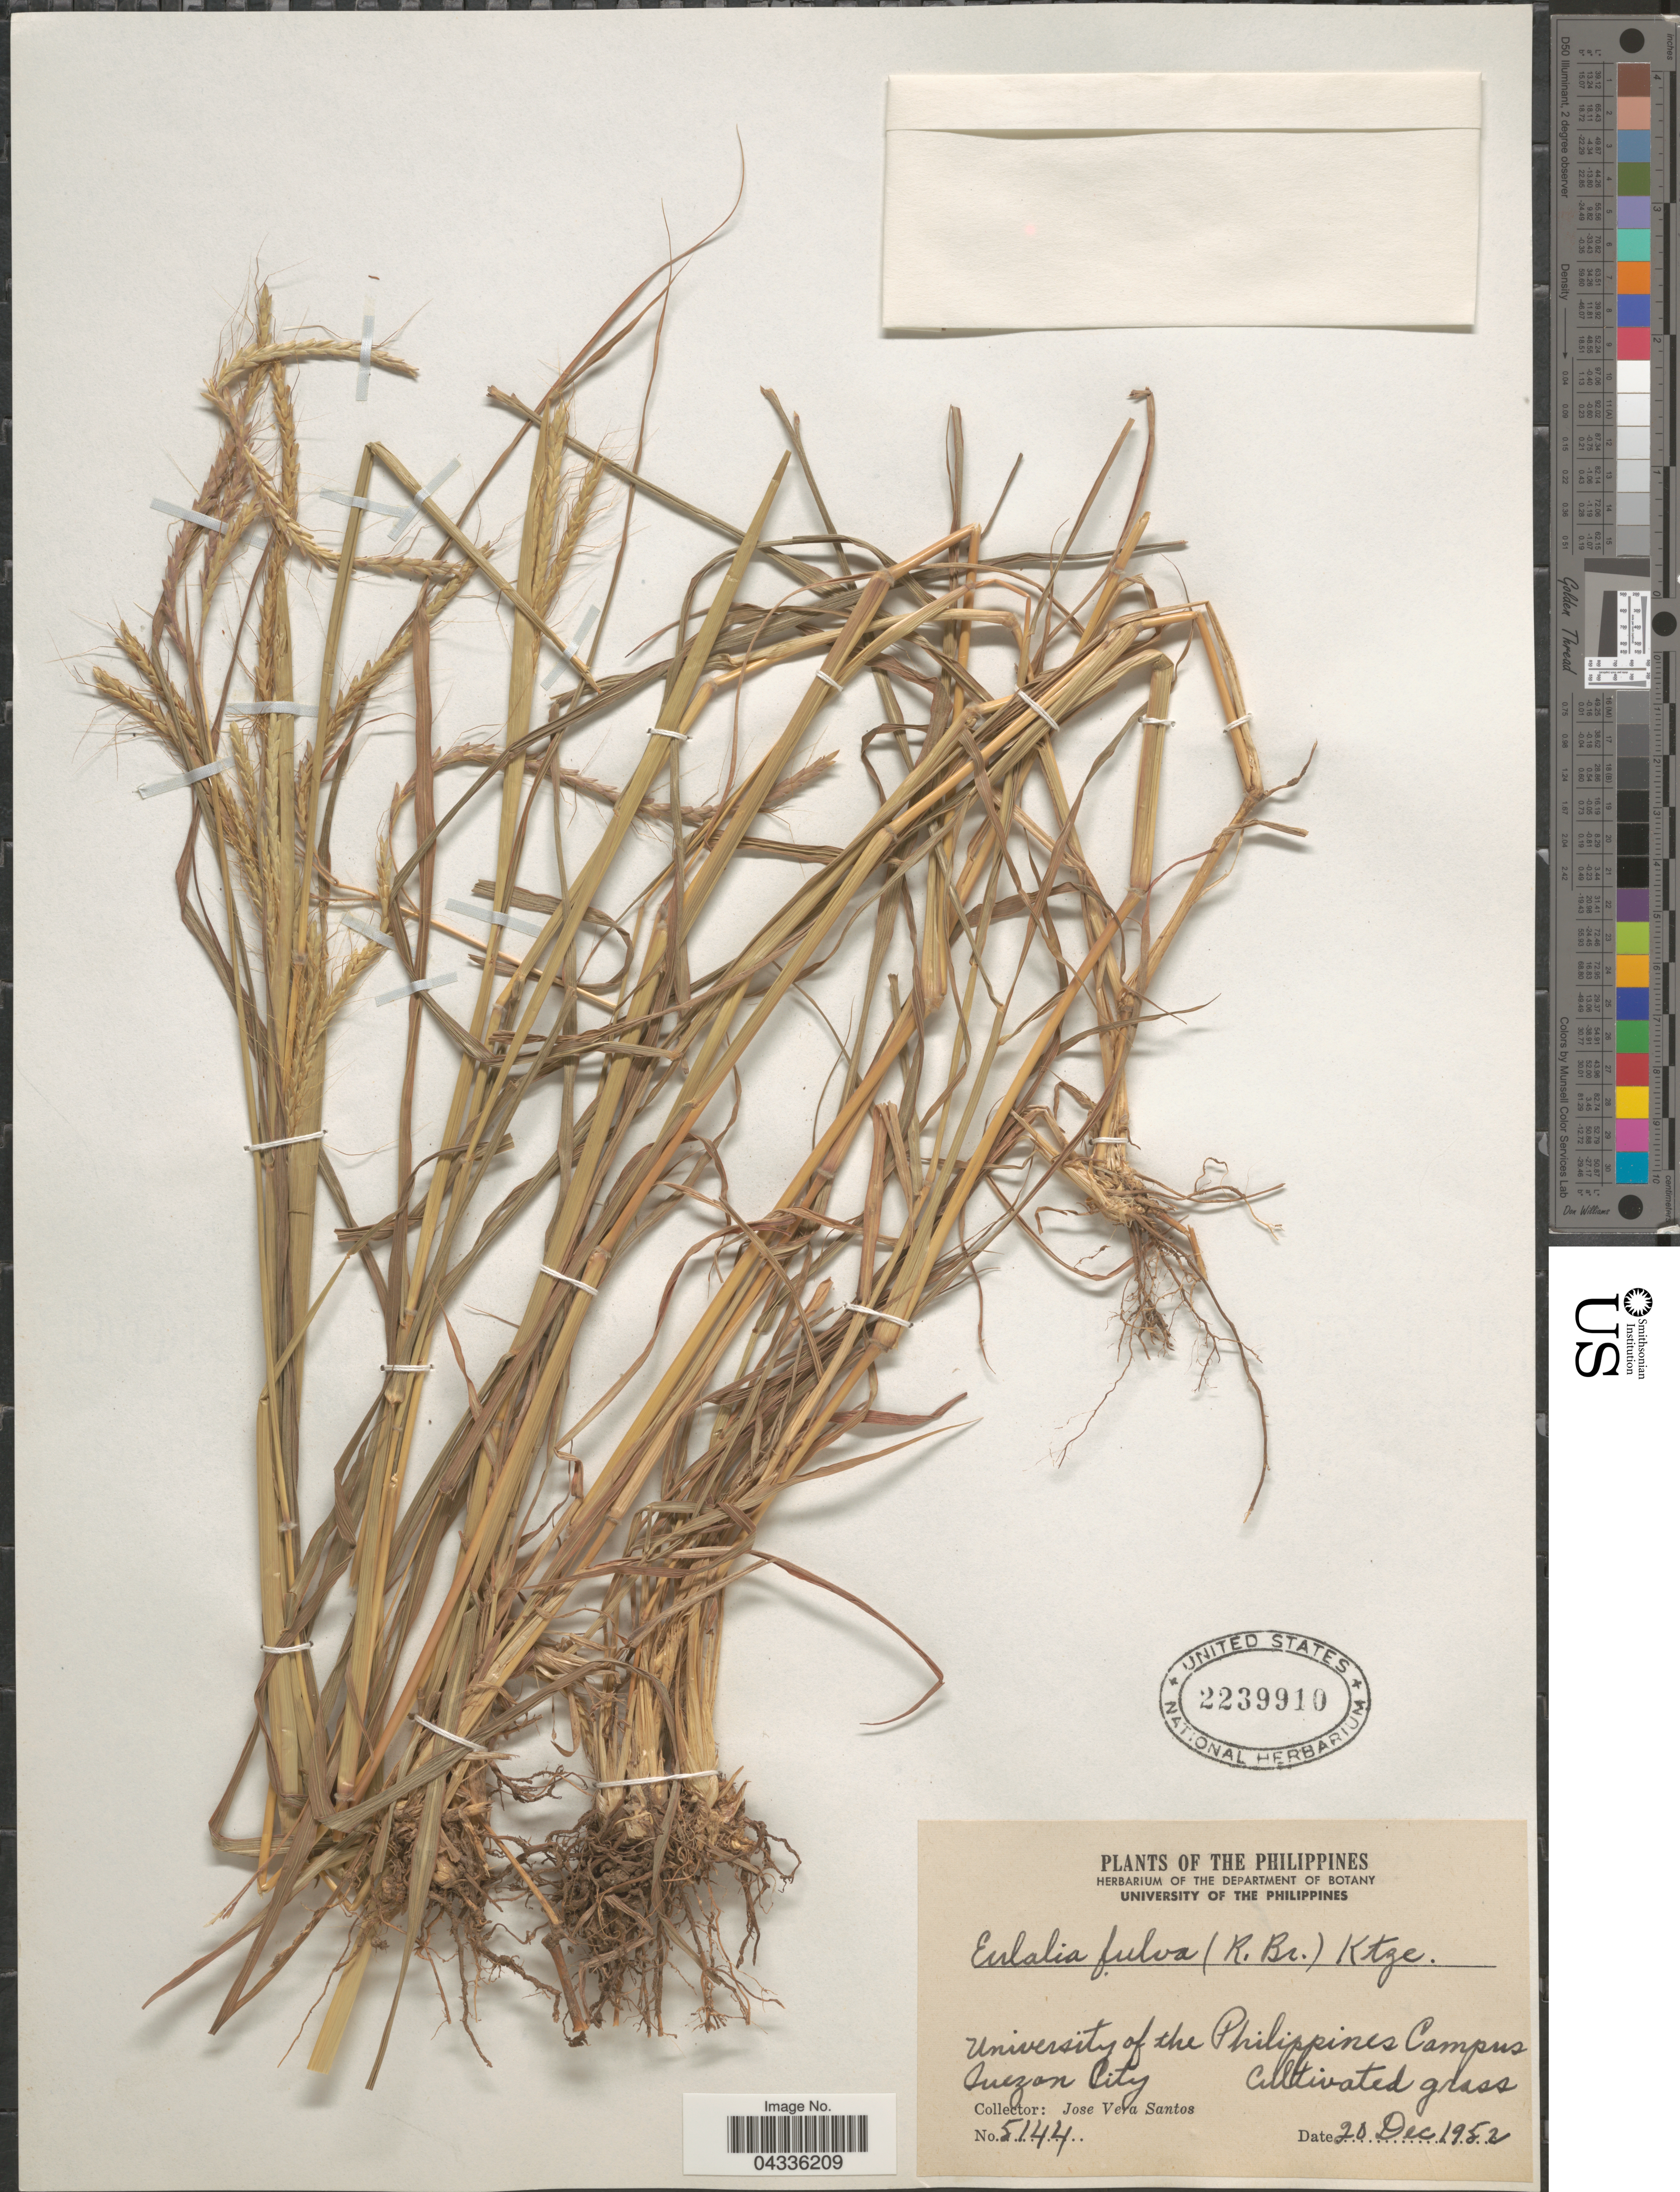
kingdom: Plantae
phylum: Tracheophyta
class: Liliopsida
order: Poales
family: Poaceae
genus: Eulalia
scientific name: Eulalia aurea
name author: (Bory) Kunth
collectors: J. Vera Santos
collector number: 5144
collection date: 1952-12-20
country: Philippines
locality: University of the Philippines Campus. Quezon City.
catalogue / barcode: US 2239910